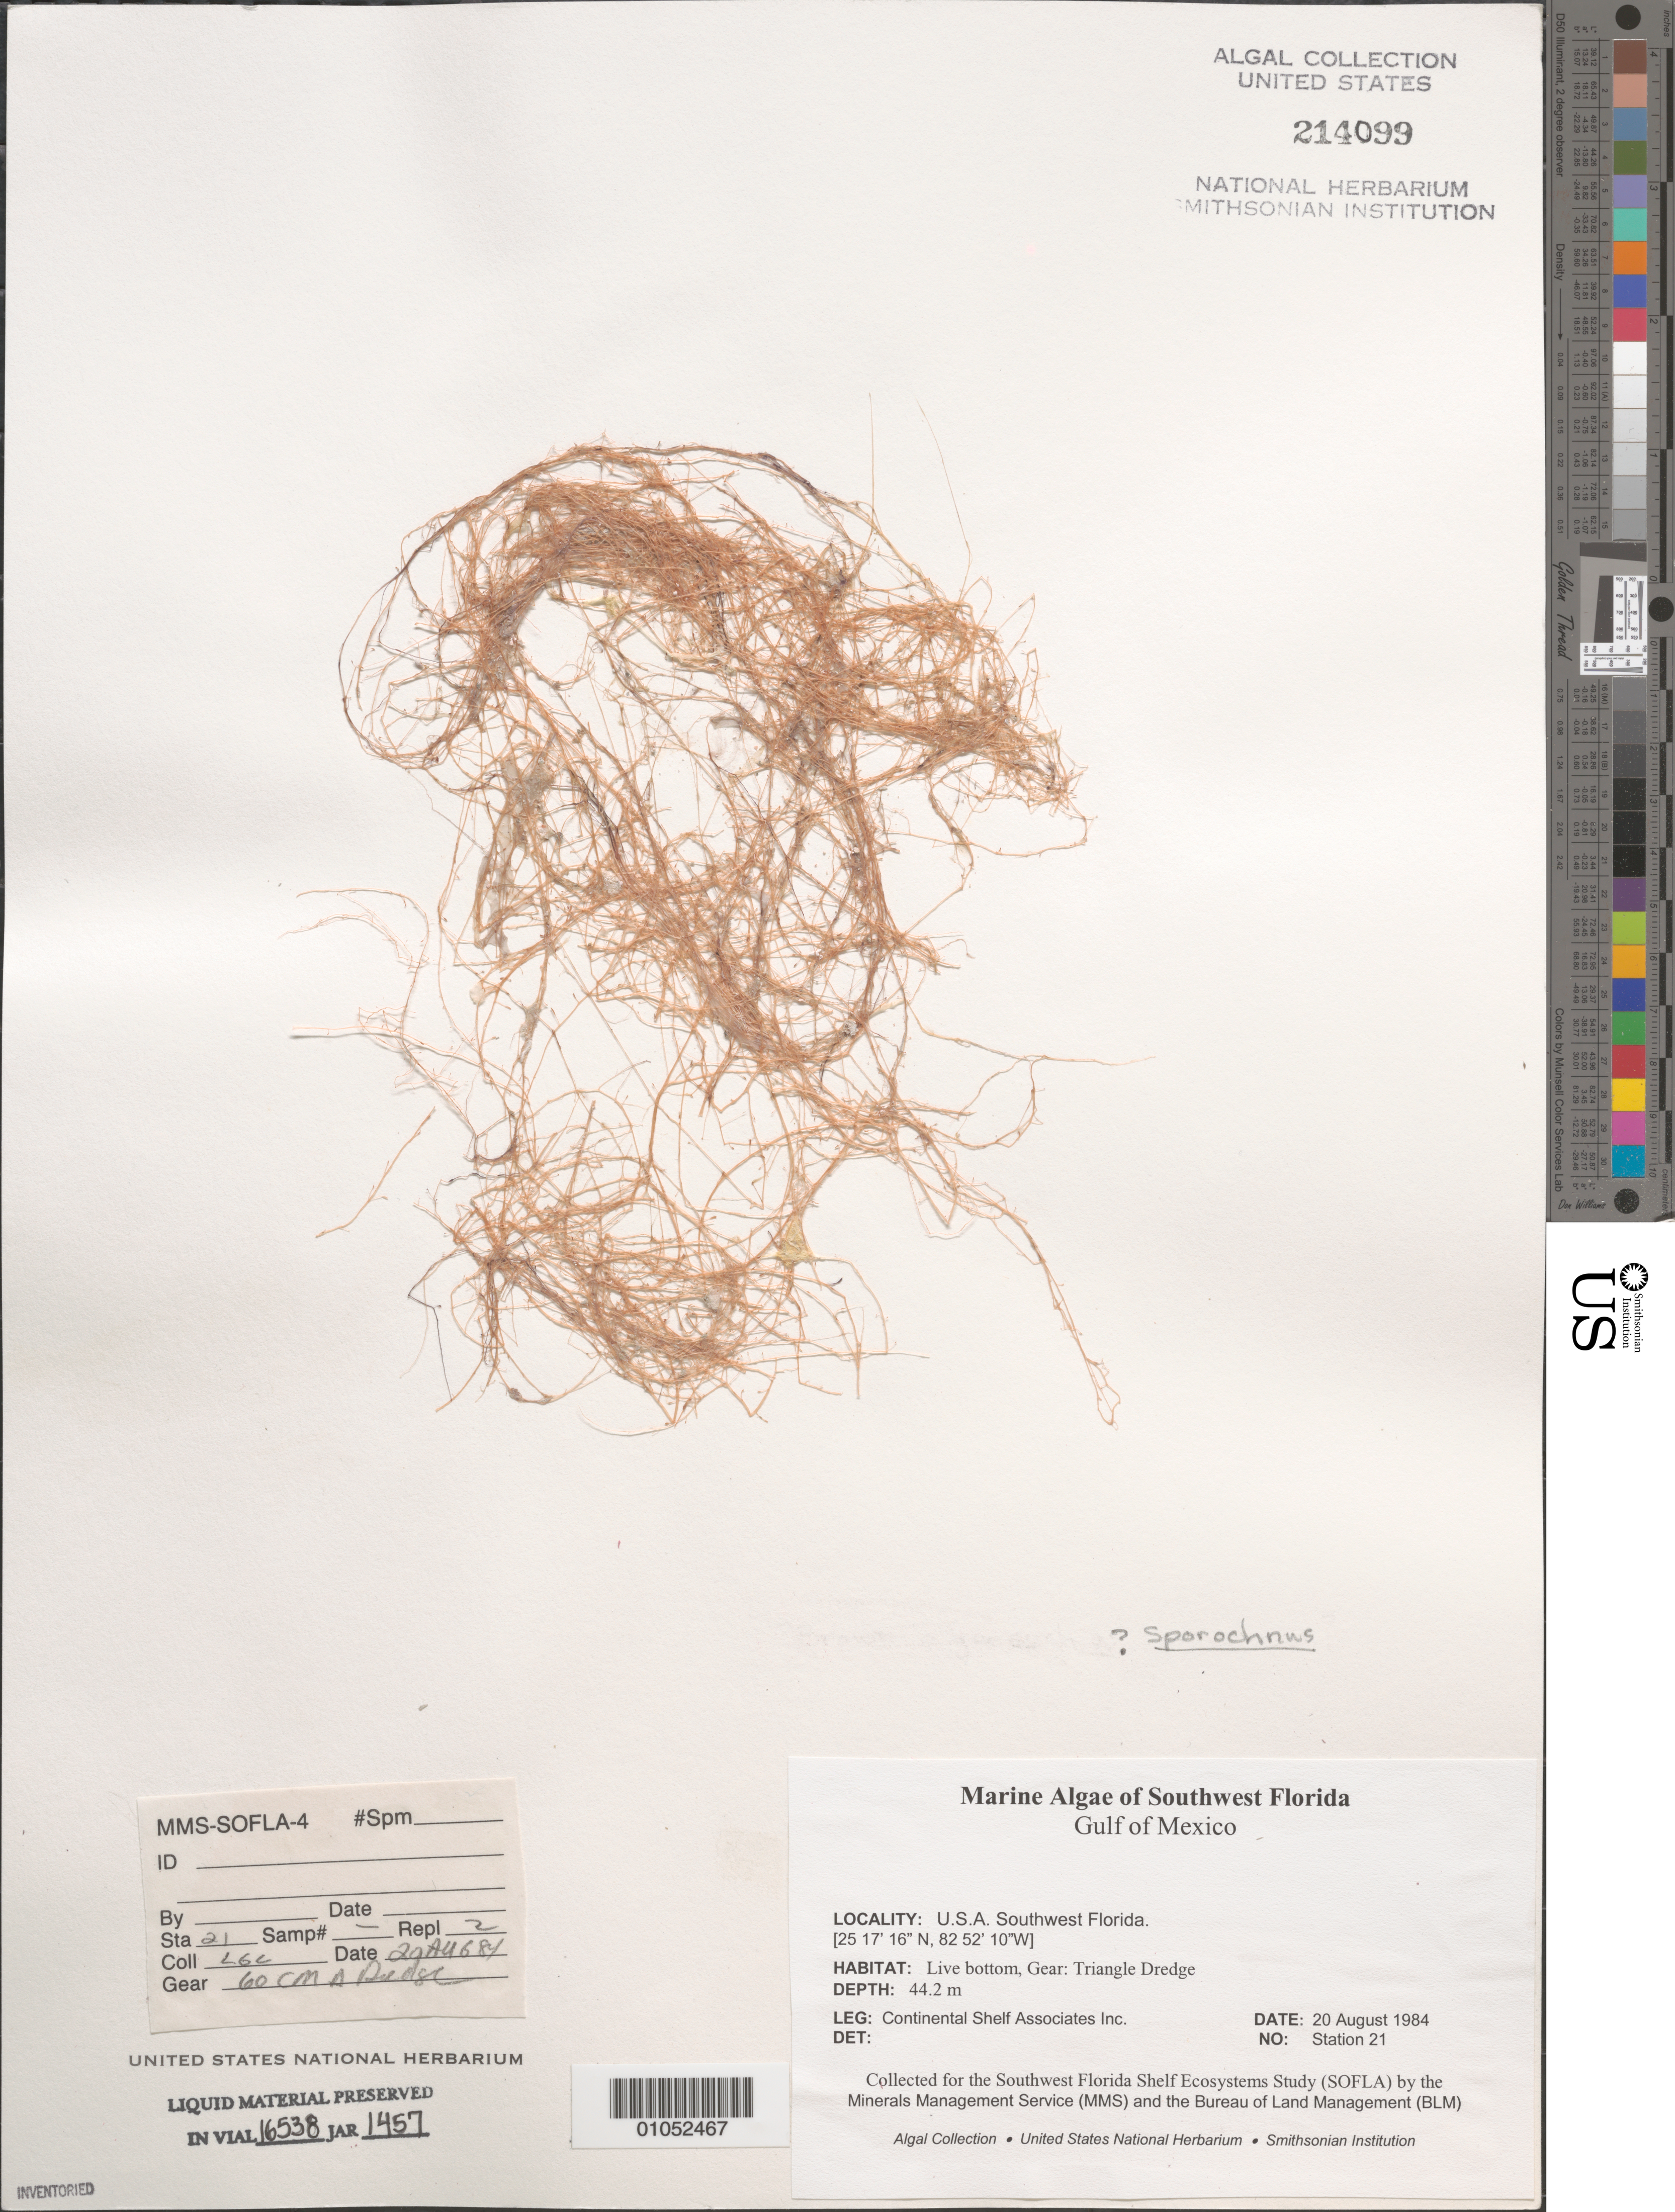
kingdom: Chromista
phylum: Ochrophyta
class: Phaeophyceae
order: Sporochnales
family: Sporochnaceae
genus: Sporochnus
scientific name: Sporochnus sp.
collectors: Continental Shelf Associates Inc.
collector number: Station 21 Repl 1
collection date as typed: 20 Aug 1984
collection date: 1984-08-20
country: United States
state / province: Florida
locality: Gulf of Mexico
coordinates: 25 17'16"N, 82 52'10"W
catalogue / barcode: US 214099